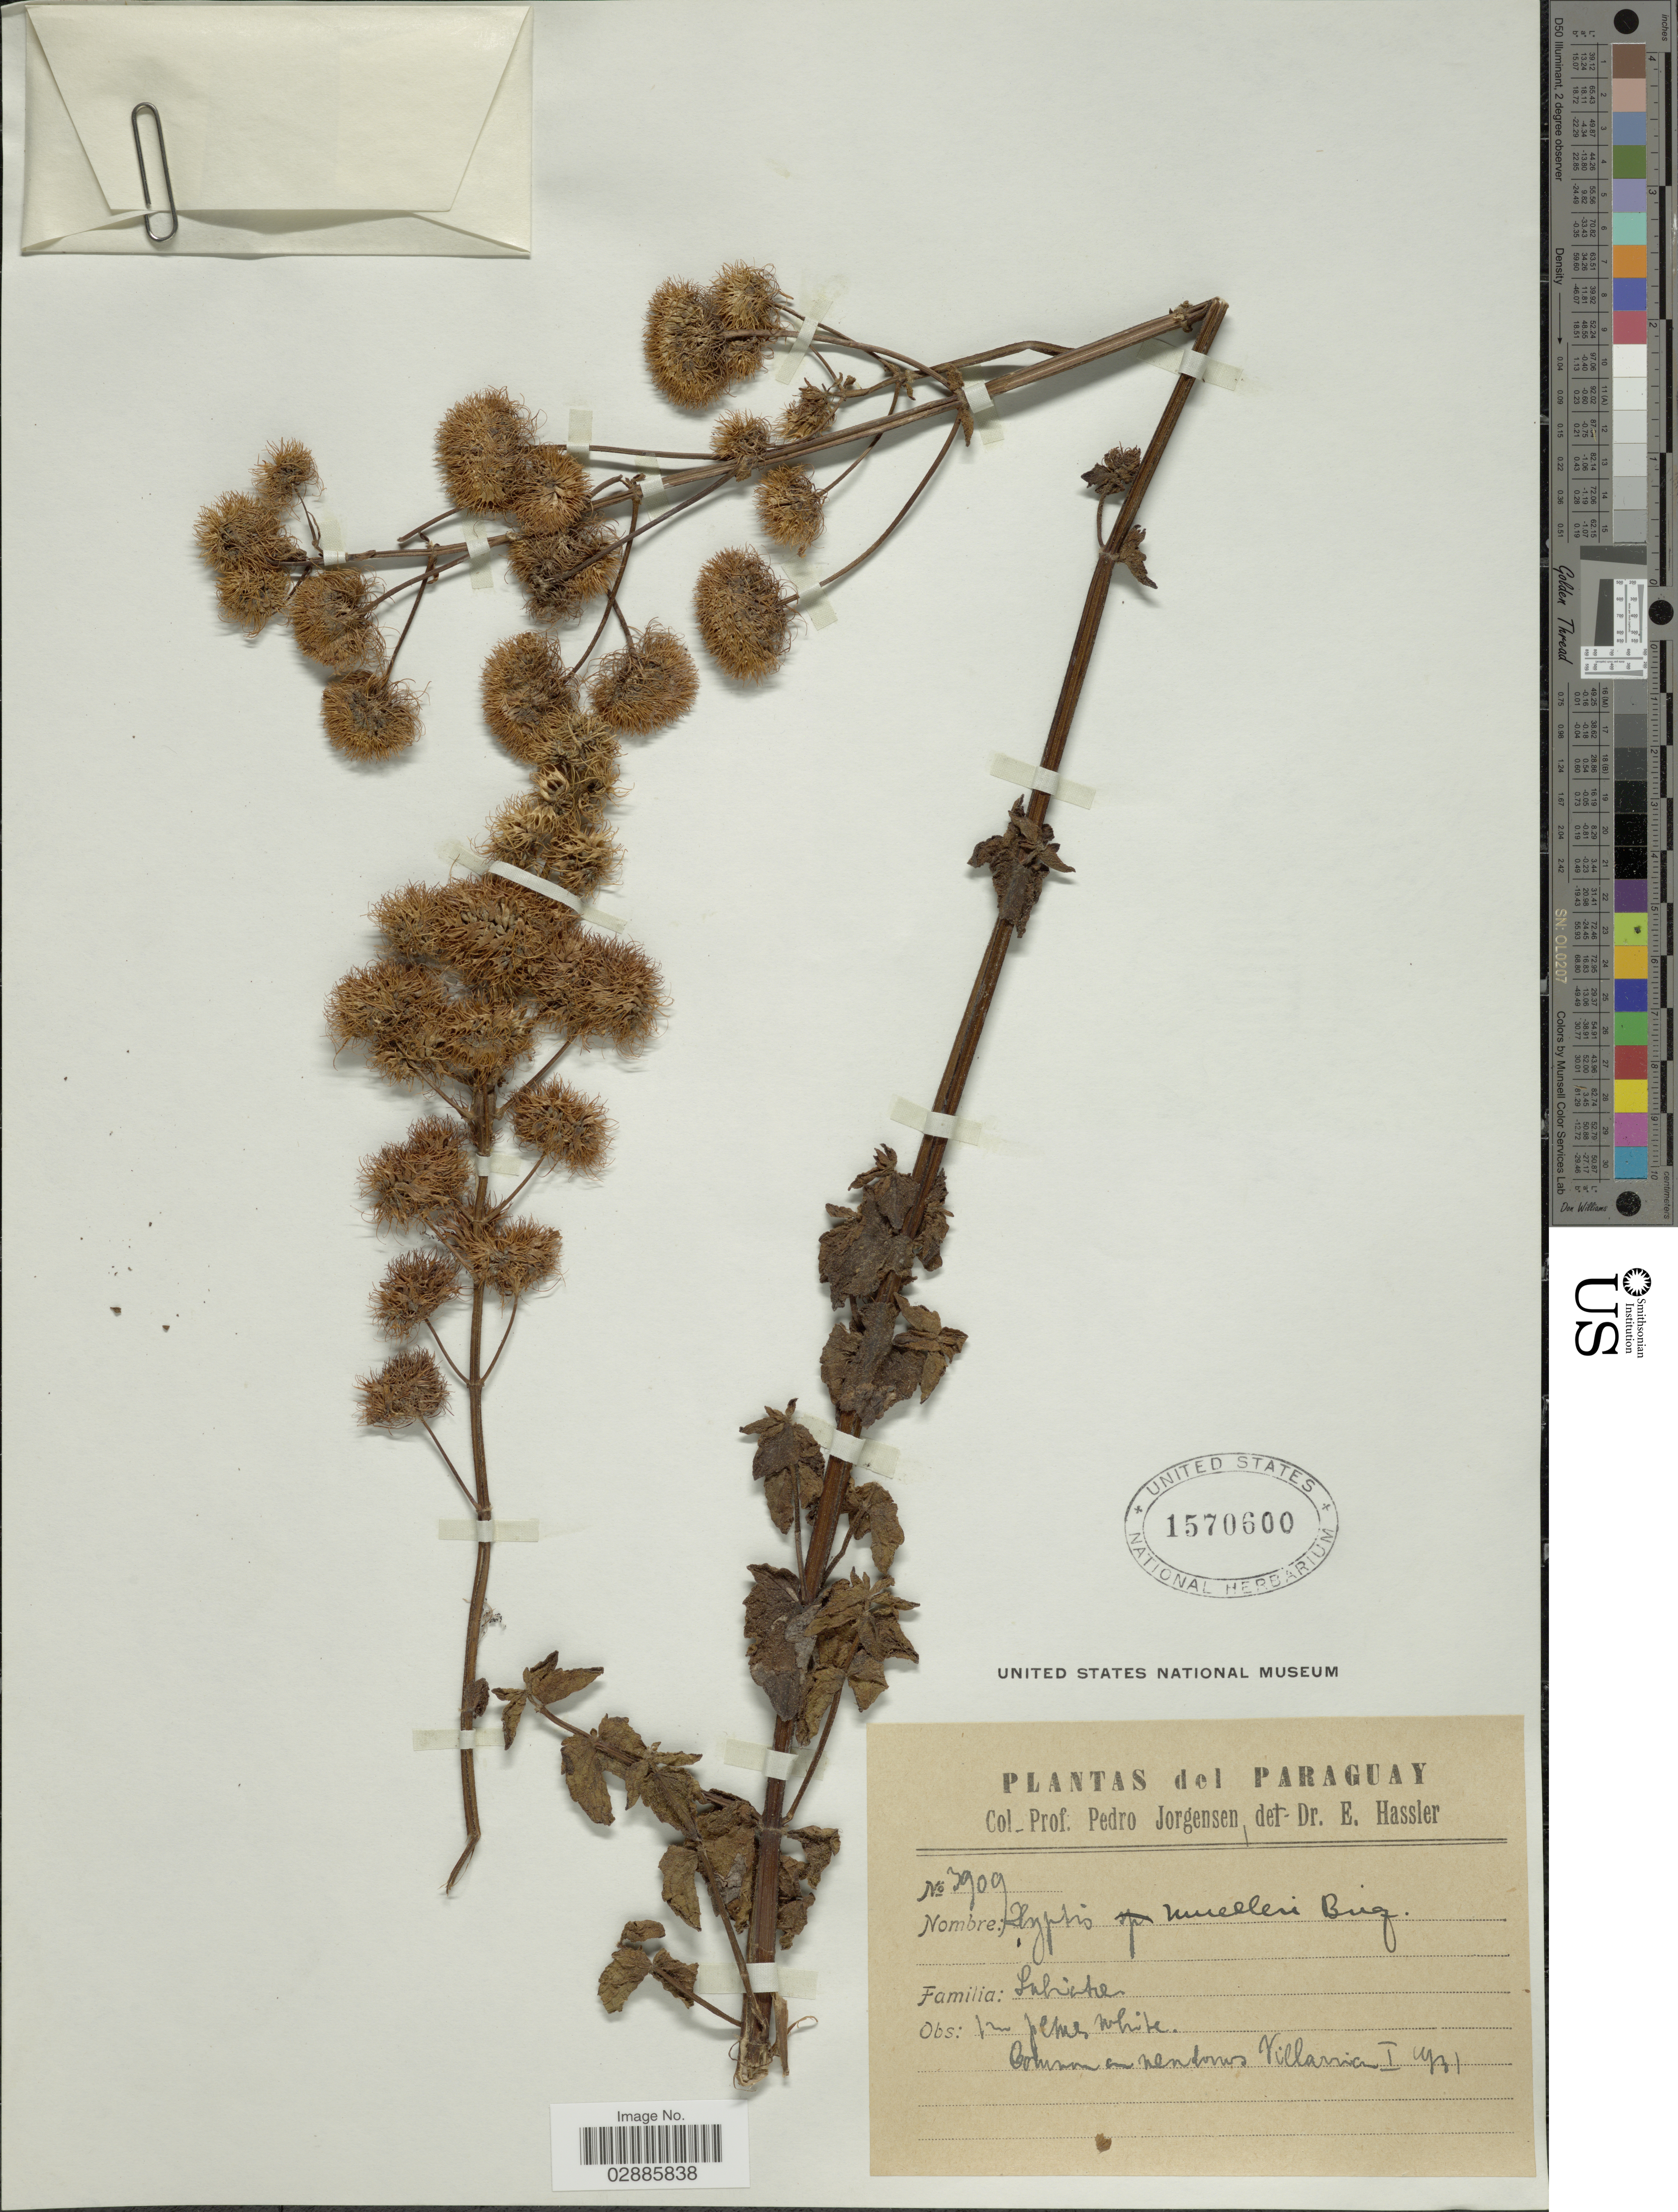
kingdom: Plantae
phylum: Tracheophyta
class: Magnoliopsida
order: Lamiales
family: Lamiaceae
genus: Hyptis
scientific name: Hyptis muelleri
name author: Briq.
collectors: P. Jörgensen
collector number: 3909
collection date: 1931-01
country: Paraguay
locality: Villarrica.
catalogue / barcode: US 1570600